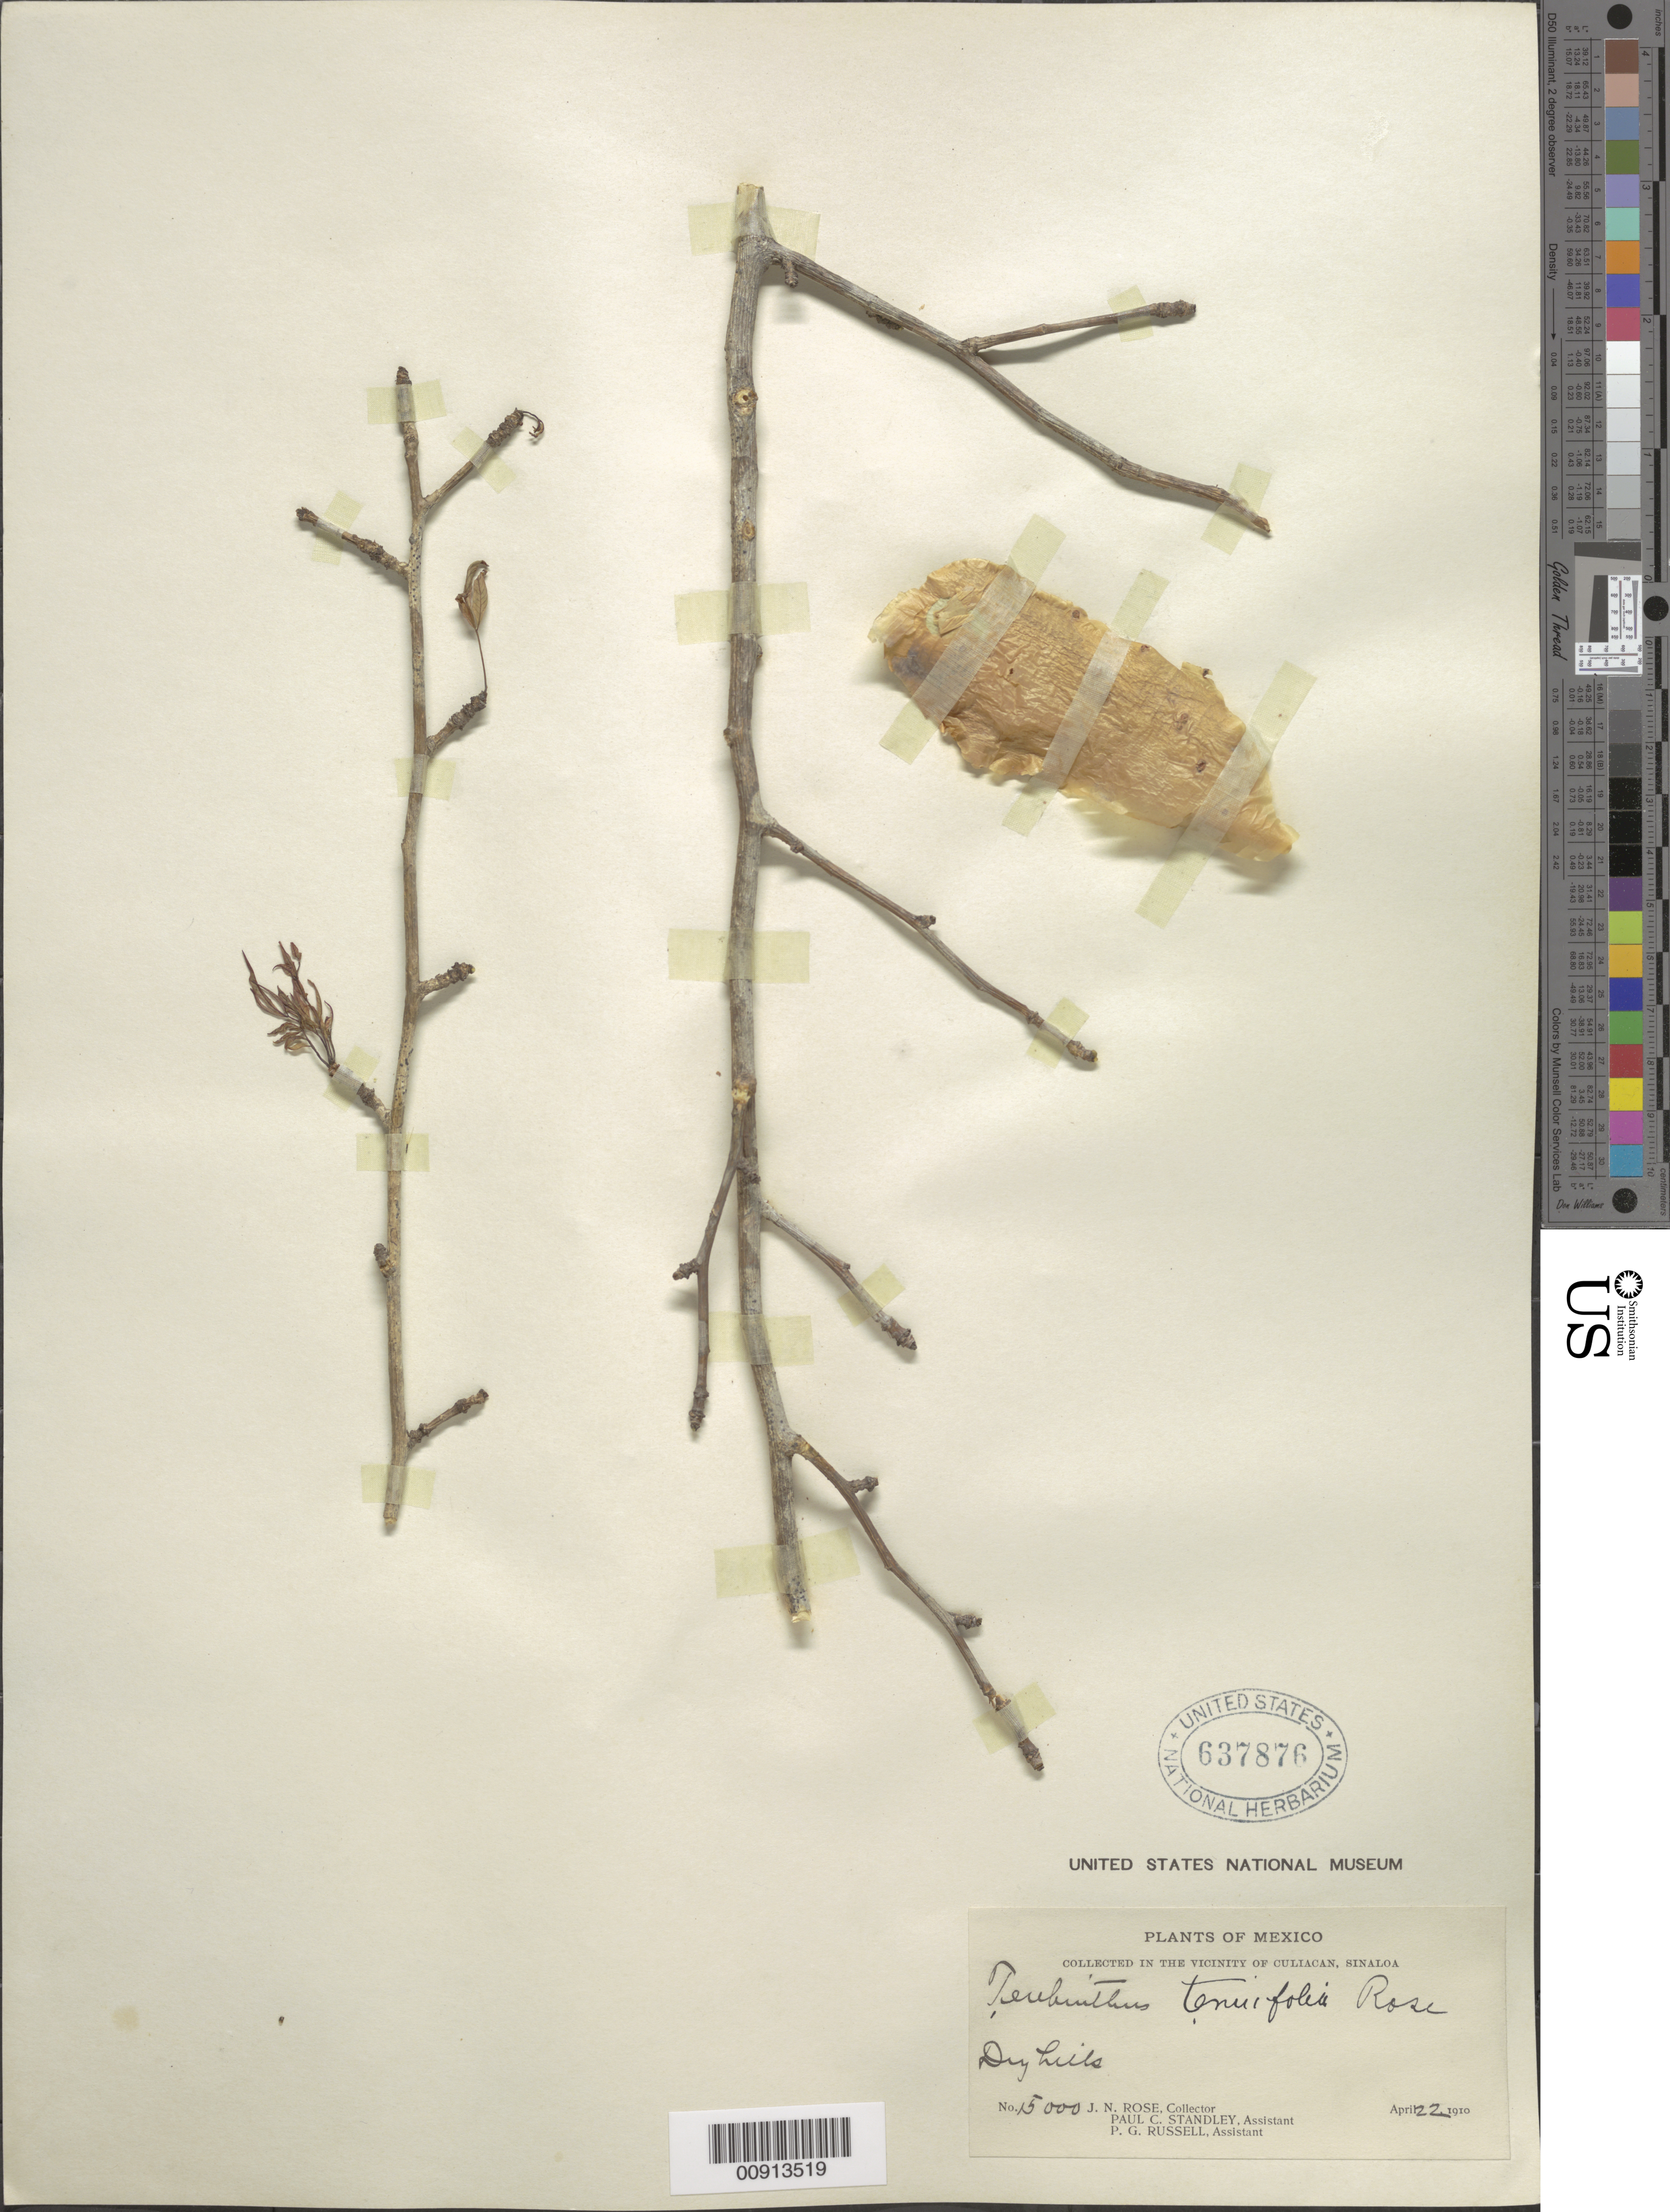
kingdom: Plantae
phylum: Tracheophyta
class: Magnoliopsida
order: Sapindales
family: Burseraceae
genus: Bursera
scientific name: Bursera fagaroides var. elongata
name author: (Kunth) Engl.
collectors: J. N. Rose, P. C. Standley & P. G. Russell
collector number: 15000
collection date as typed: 22 Apr 1910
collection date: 1910-04-22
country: Mexico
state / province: Sinaloa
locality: Vicinity of Culiacán, Sinaloa.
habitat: Dry hills.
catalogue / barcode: US 637876